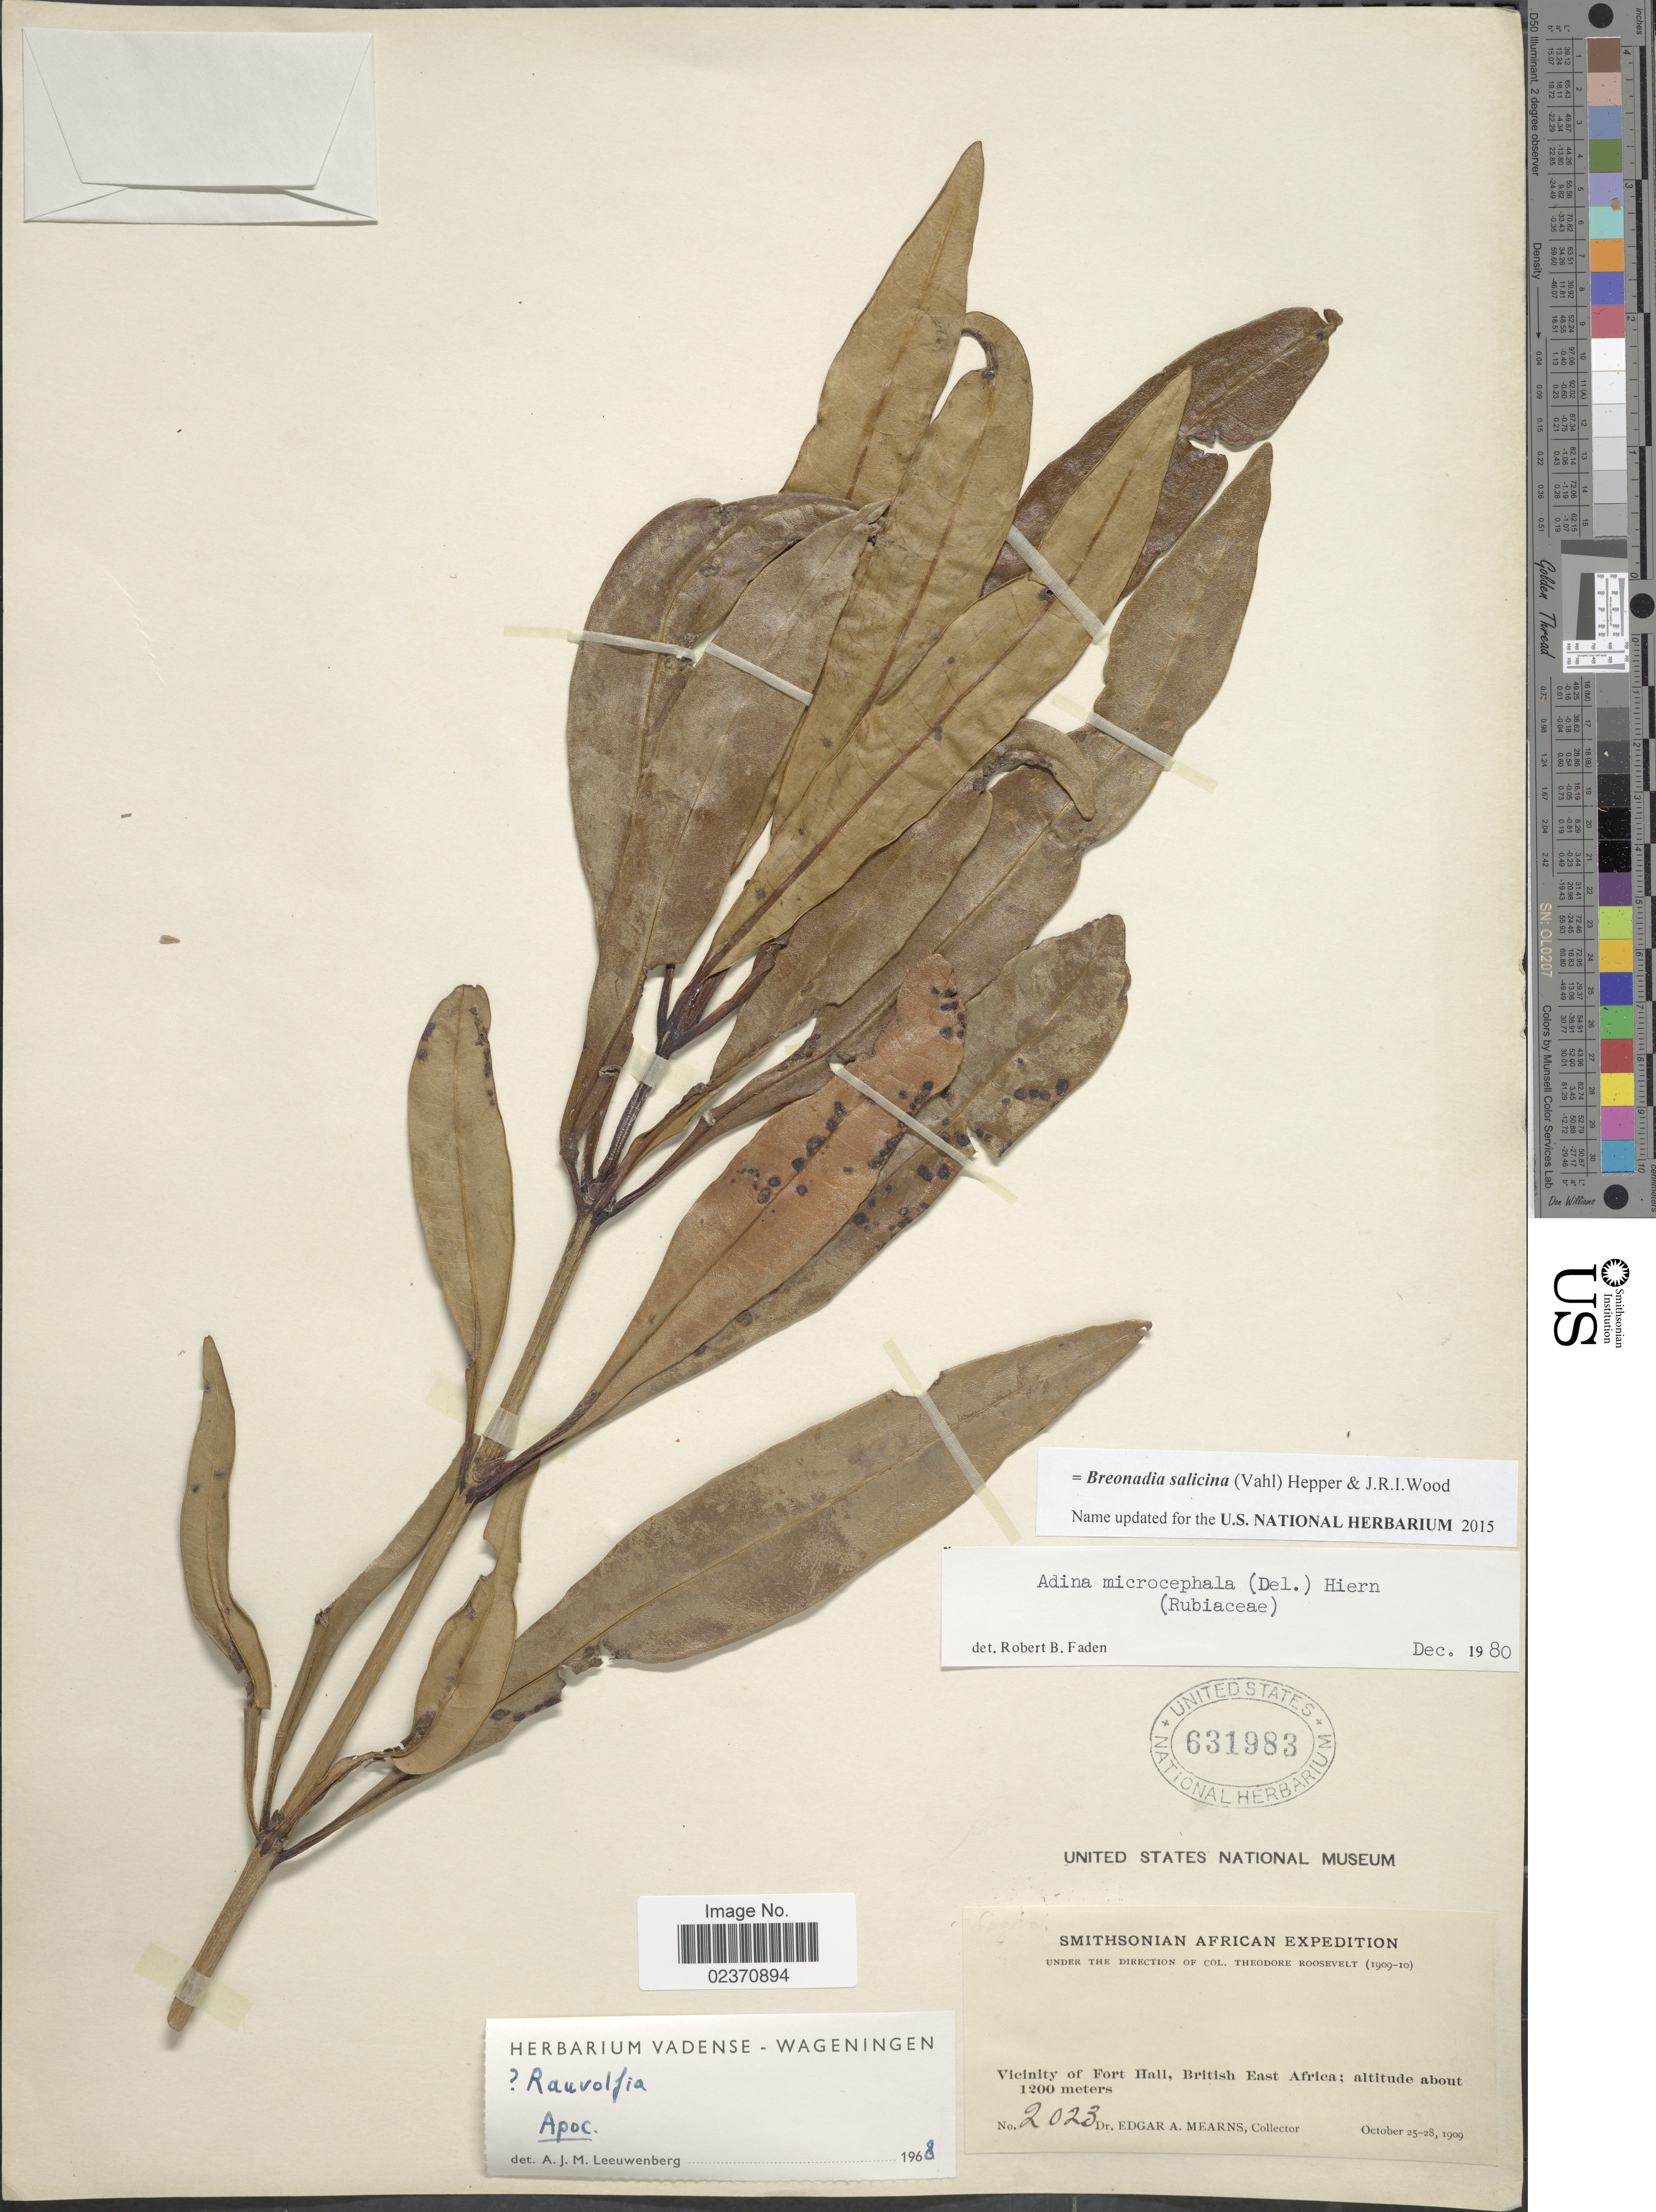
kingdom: Plantae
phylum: Tracheophyta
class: Magnoliopsida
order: Gentianales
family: Rubiaceae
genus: Breonadia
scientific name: Breonadia salicinia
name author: (Vahl) Hepper & J.R.I. Wood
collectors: E. A. Mearns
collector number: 2023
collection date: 1909-10-25/1909-10-28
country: Kenya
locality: Vicinity of Fort Hall, British East Africa.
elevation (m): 1200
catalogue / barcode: US 631983